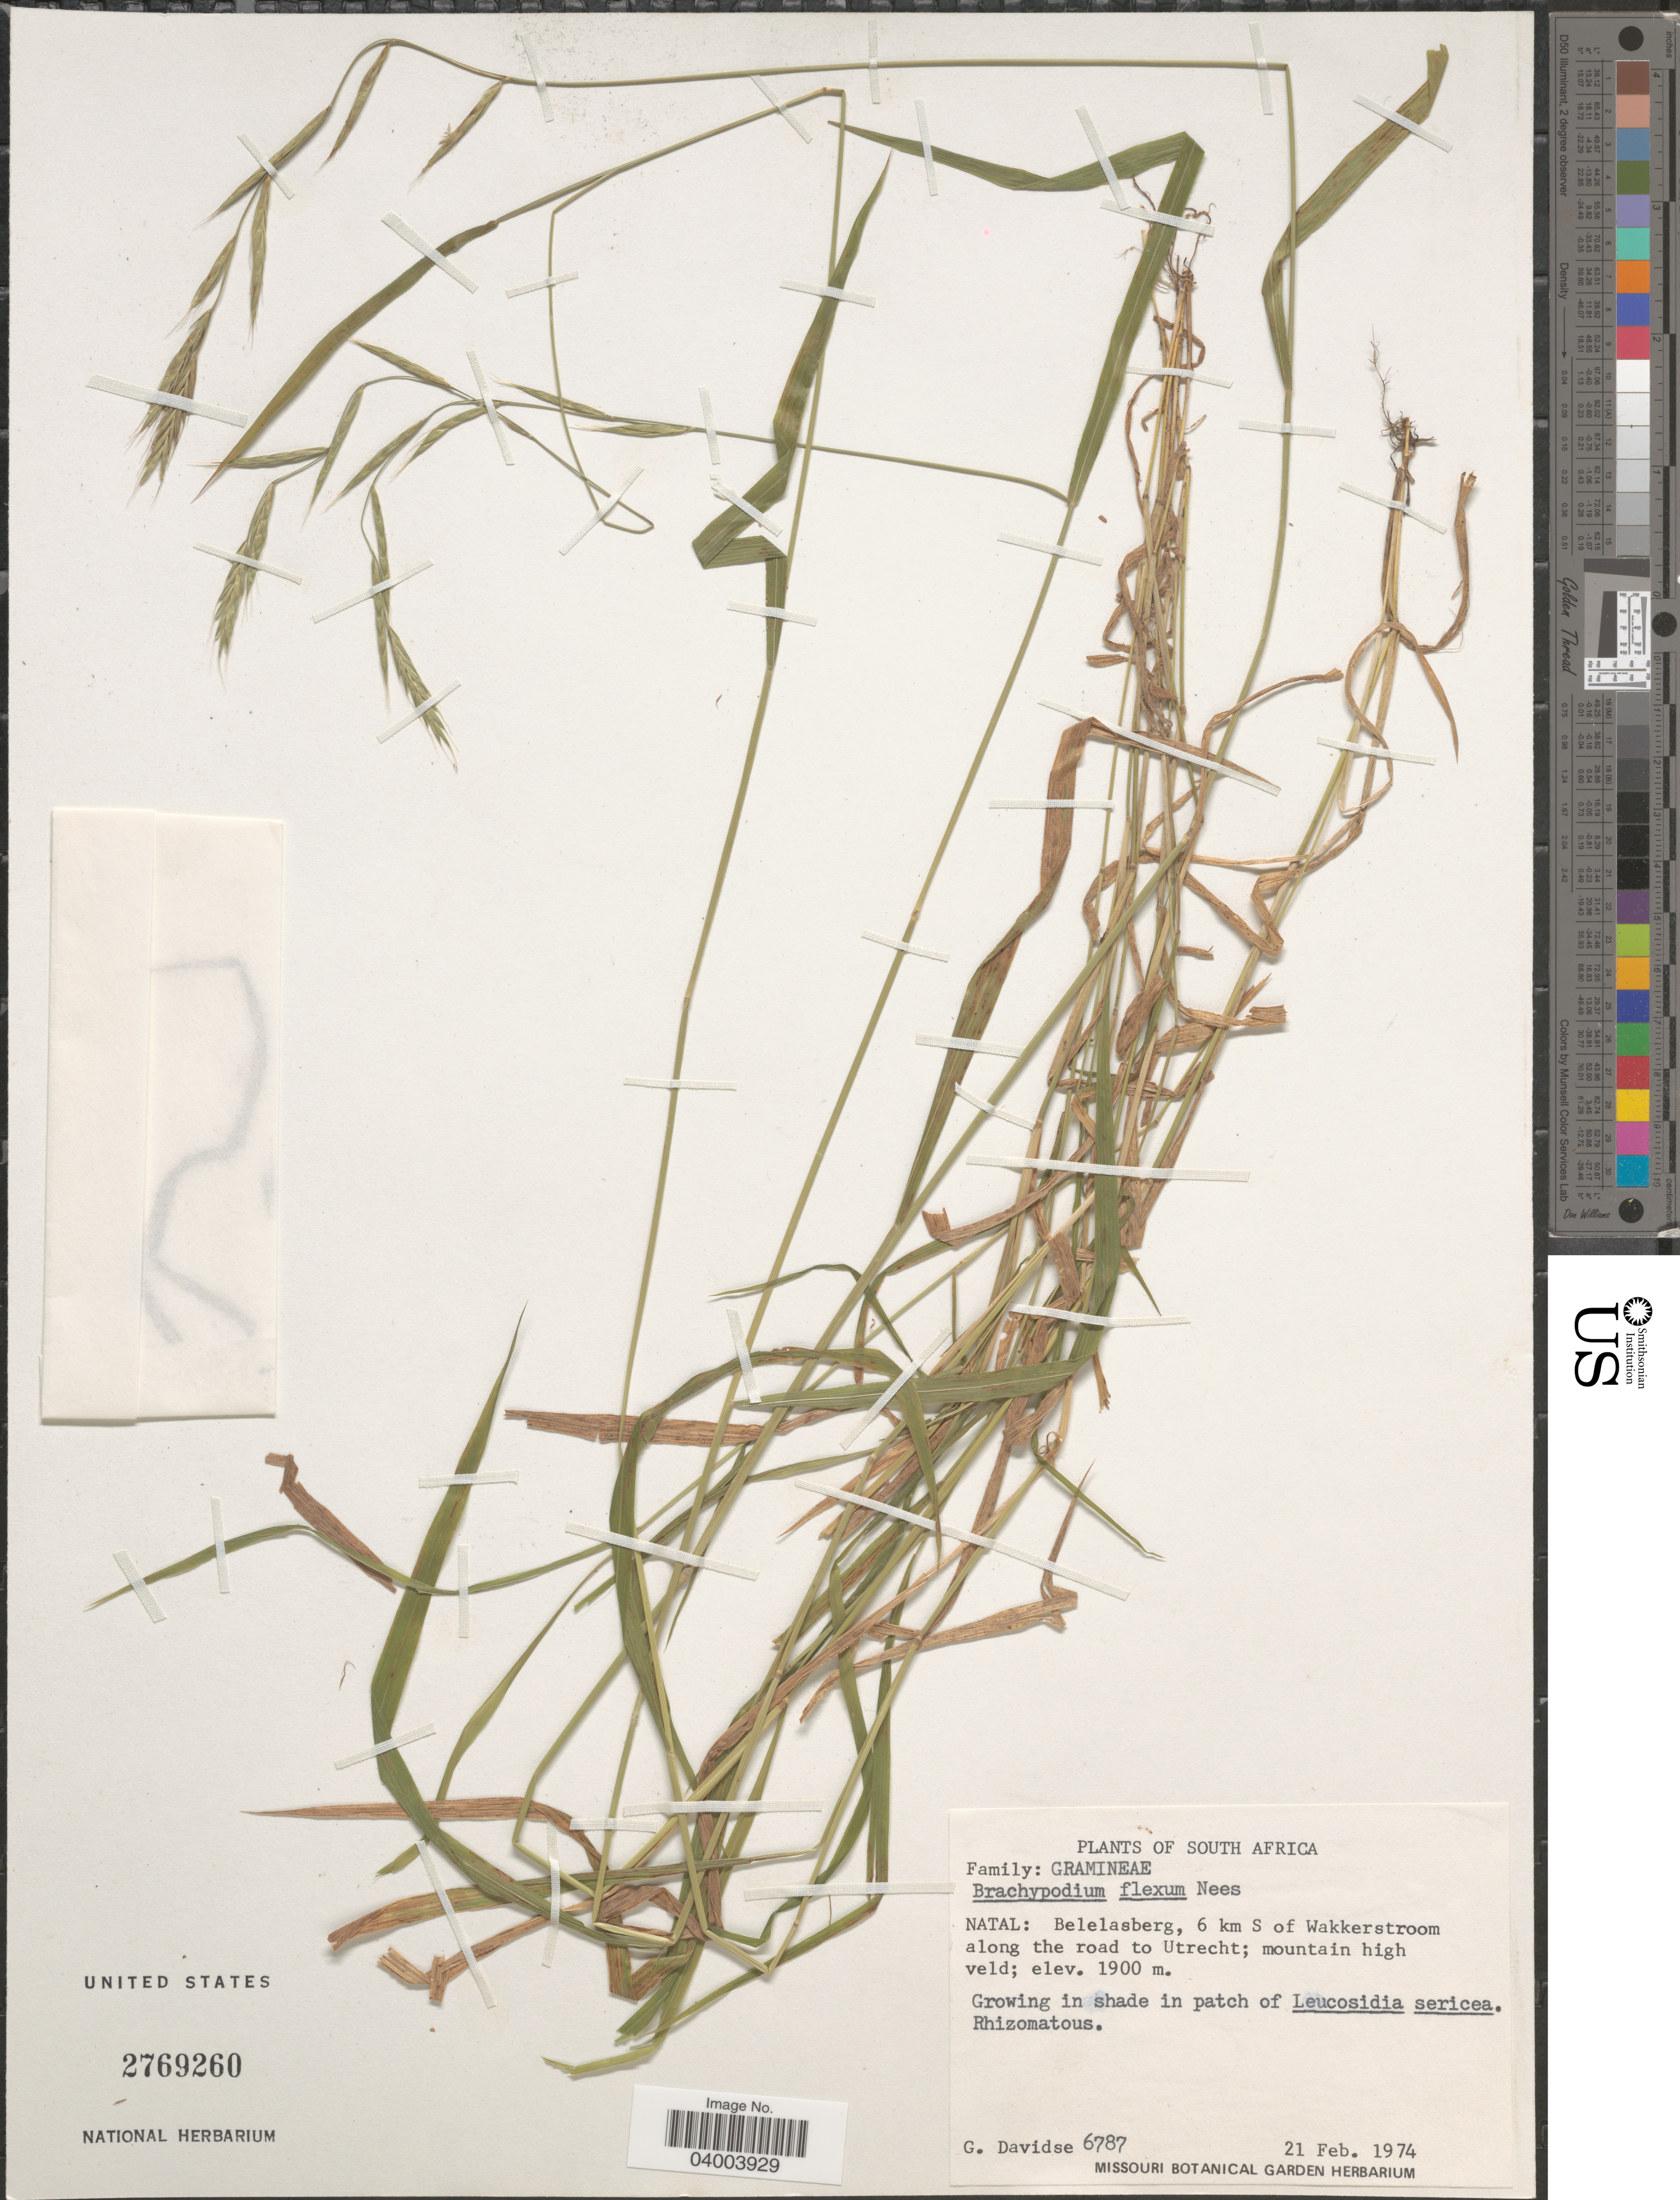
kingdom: Plantae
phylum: Tracheophyta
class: Liliopsida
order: Poales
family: Poaceae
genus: Brachypodium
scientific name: Brachypodium flexum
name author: Nees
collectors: G. Davidse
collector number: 6787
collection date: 1974-02-21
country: South Africa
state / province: KwaZulu-Natal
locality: Natal: Belelasberg, 6 km S of Wakkerstroom along the road to Utrecht; mountain high veld.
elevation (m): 1900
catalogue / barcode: US 2769260